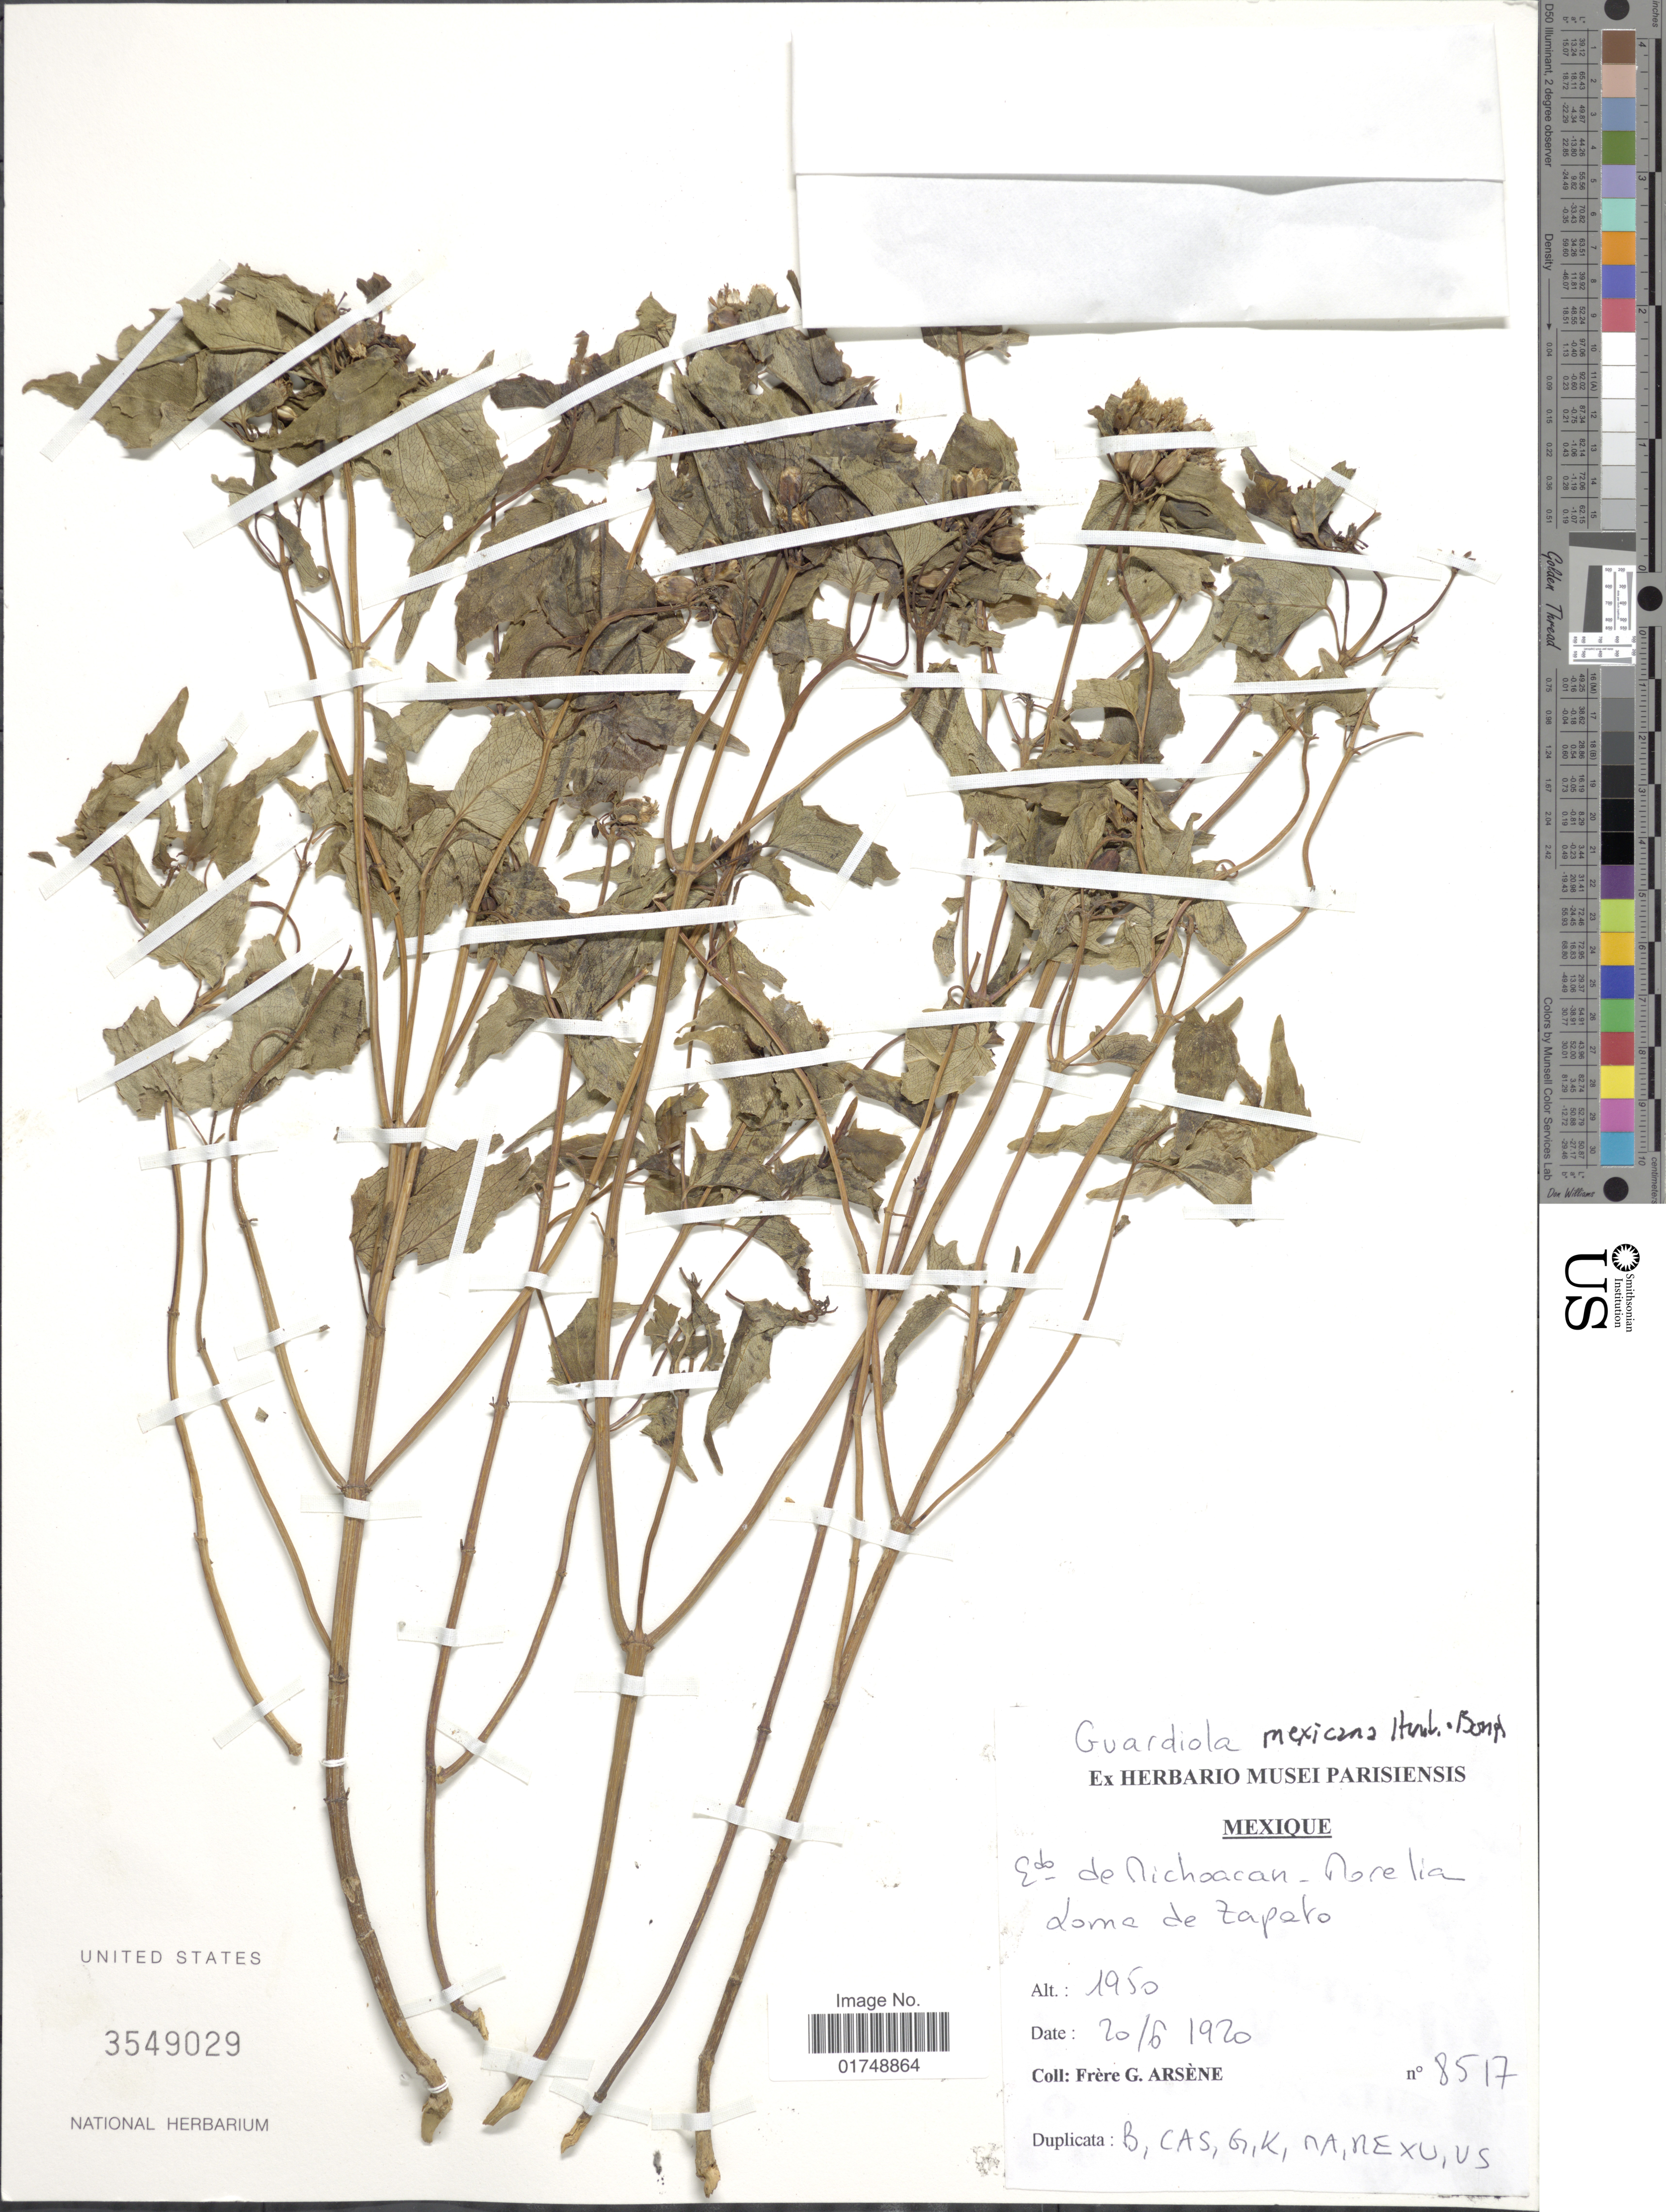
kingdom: Plantae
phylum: Tracheophyta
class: Magnoliopsida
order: Asterales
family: Asteraceae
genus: Guardiola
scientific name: Guardiola mexicana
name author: Humb. & Bonpl.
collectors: Bro. G. Arsène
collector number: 8517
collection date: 1920-06-20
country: Mexico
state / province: Michoacán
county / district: Morelia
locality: Loma de Zapato.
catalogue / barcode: US 3549029